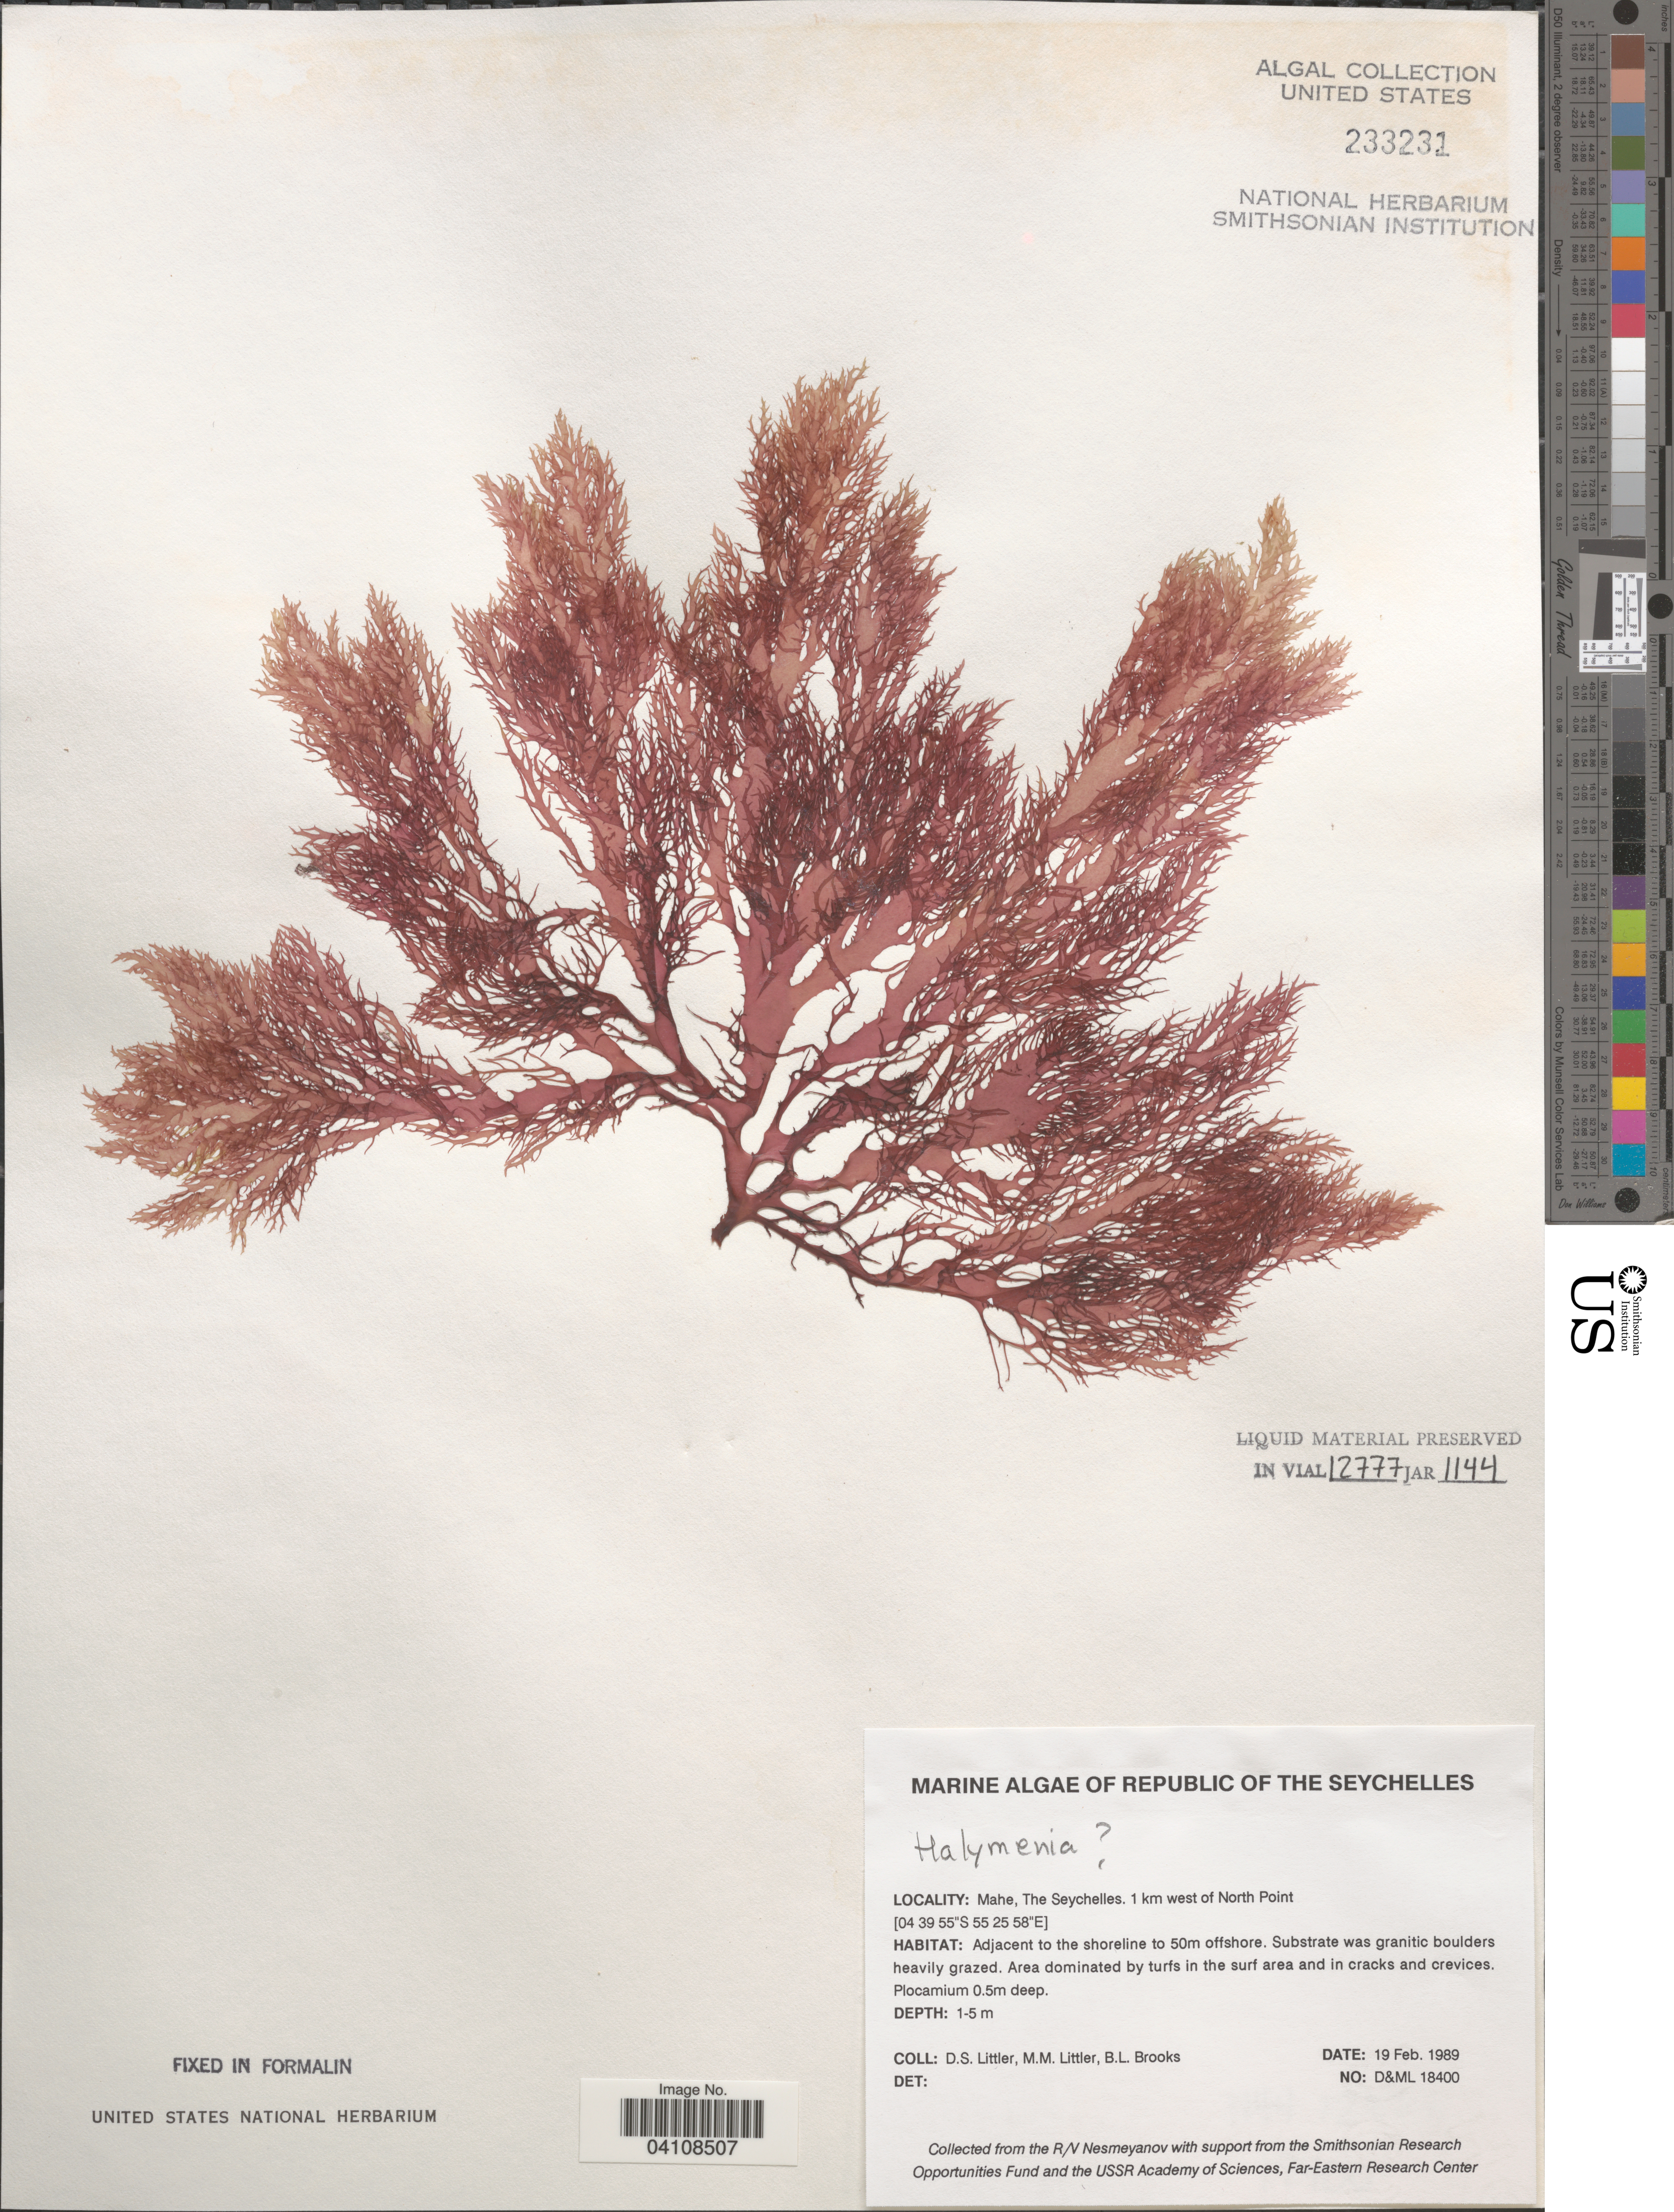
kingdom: Plantae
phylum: Rhodophyta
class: Florideophyceae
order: Halymeniales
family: Halymeniaceae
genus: Halymenia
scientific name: Halymenia sp.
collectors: D. S. Littler & B. Brooks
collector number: D&ML18400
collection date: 1989-02-19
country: Seychelles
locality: Republic of The Seychelles. Mahe. 1 km west of North Point. Adjacent to the shoreline to 50m offshore.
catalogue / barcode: US 233231